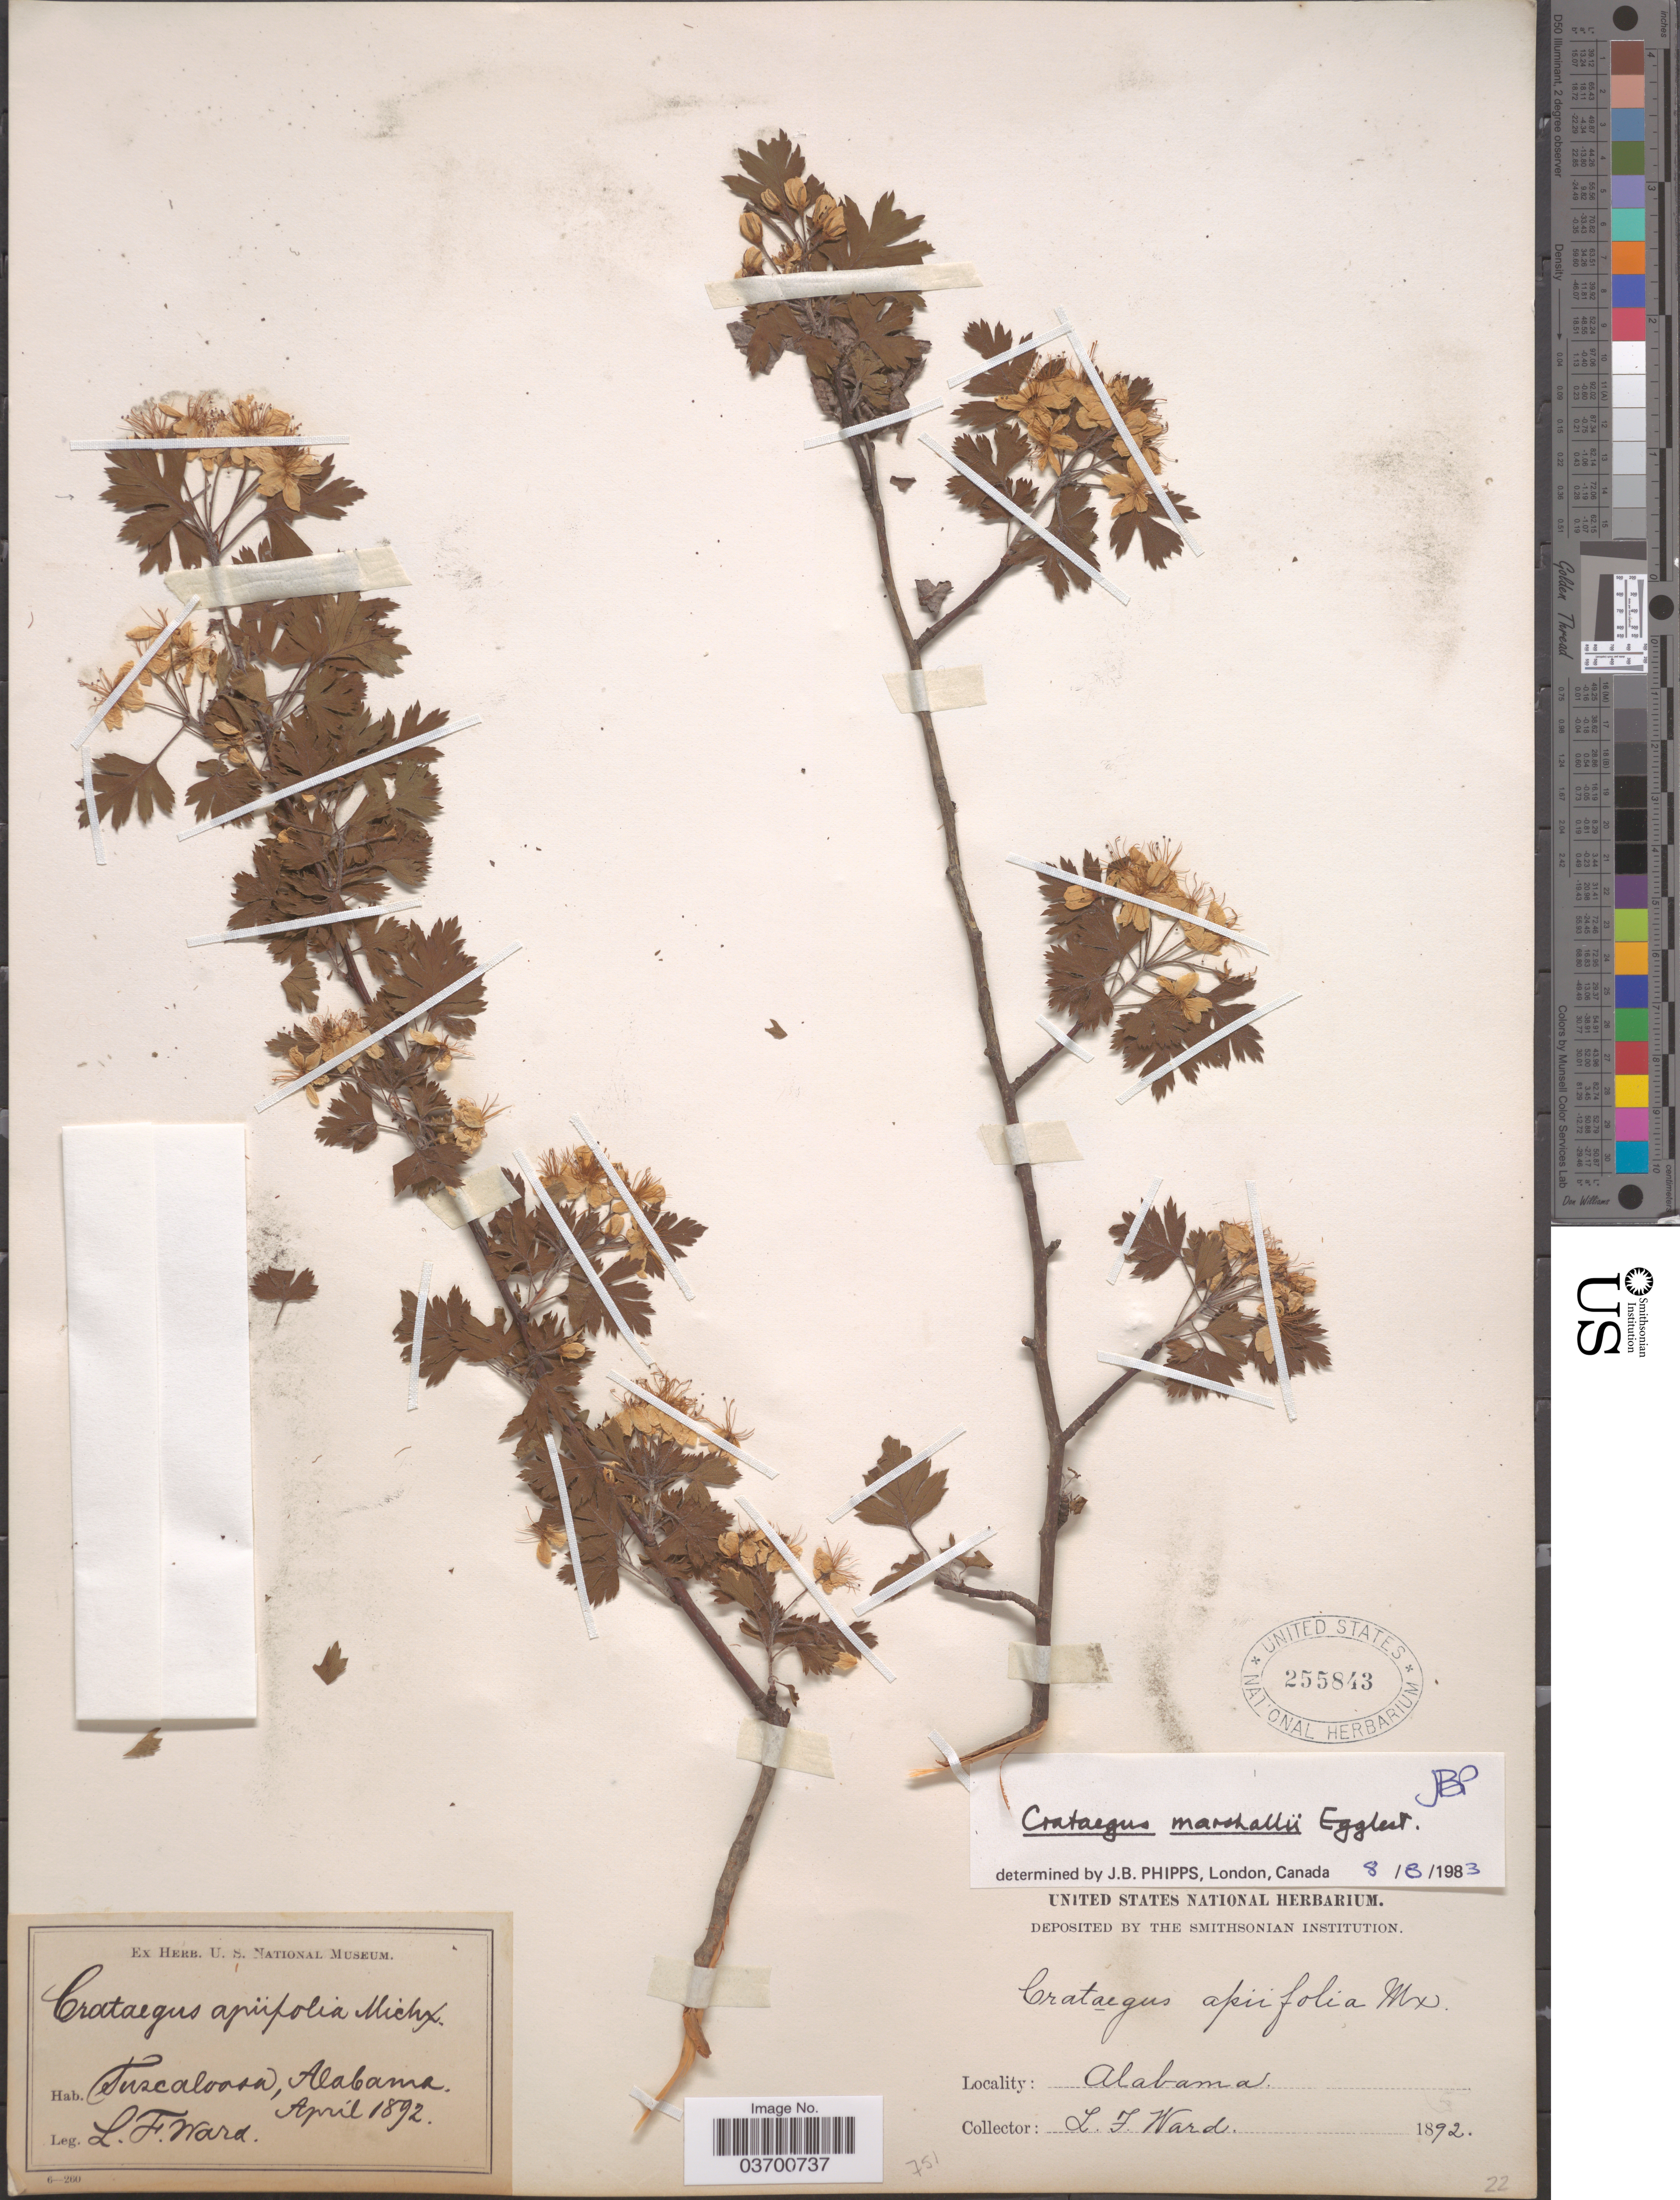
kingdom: Plantae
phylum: Tracheophyta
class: Magnoliopsida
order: Rosales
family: Rosaceae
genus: Crataegus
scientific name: Crataegus marshallii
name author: Eggl.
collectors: L. Ward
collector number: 22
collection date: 1892-04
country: United States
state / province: Alabama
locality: Tuscaloosa.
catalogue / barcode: US 255843